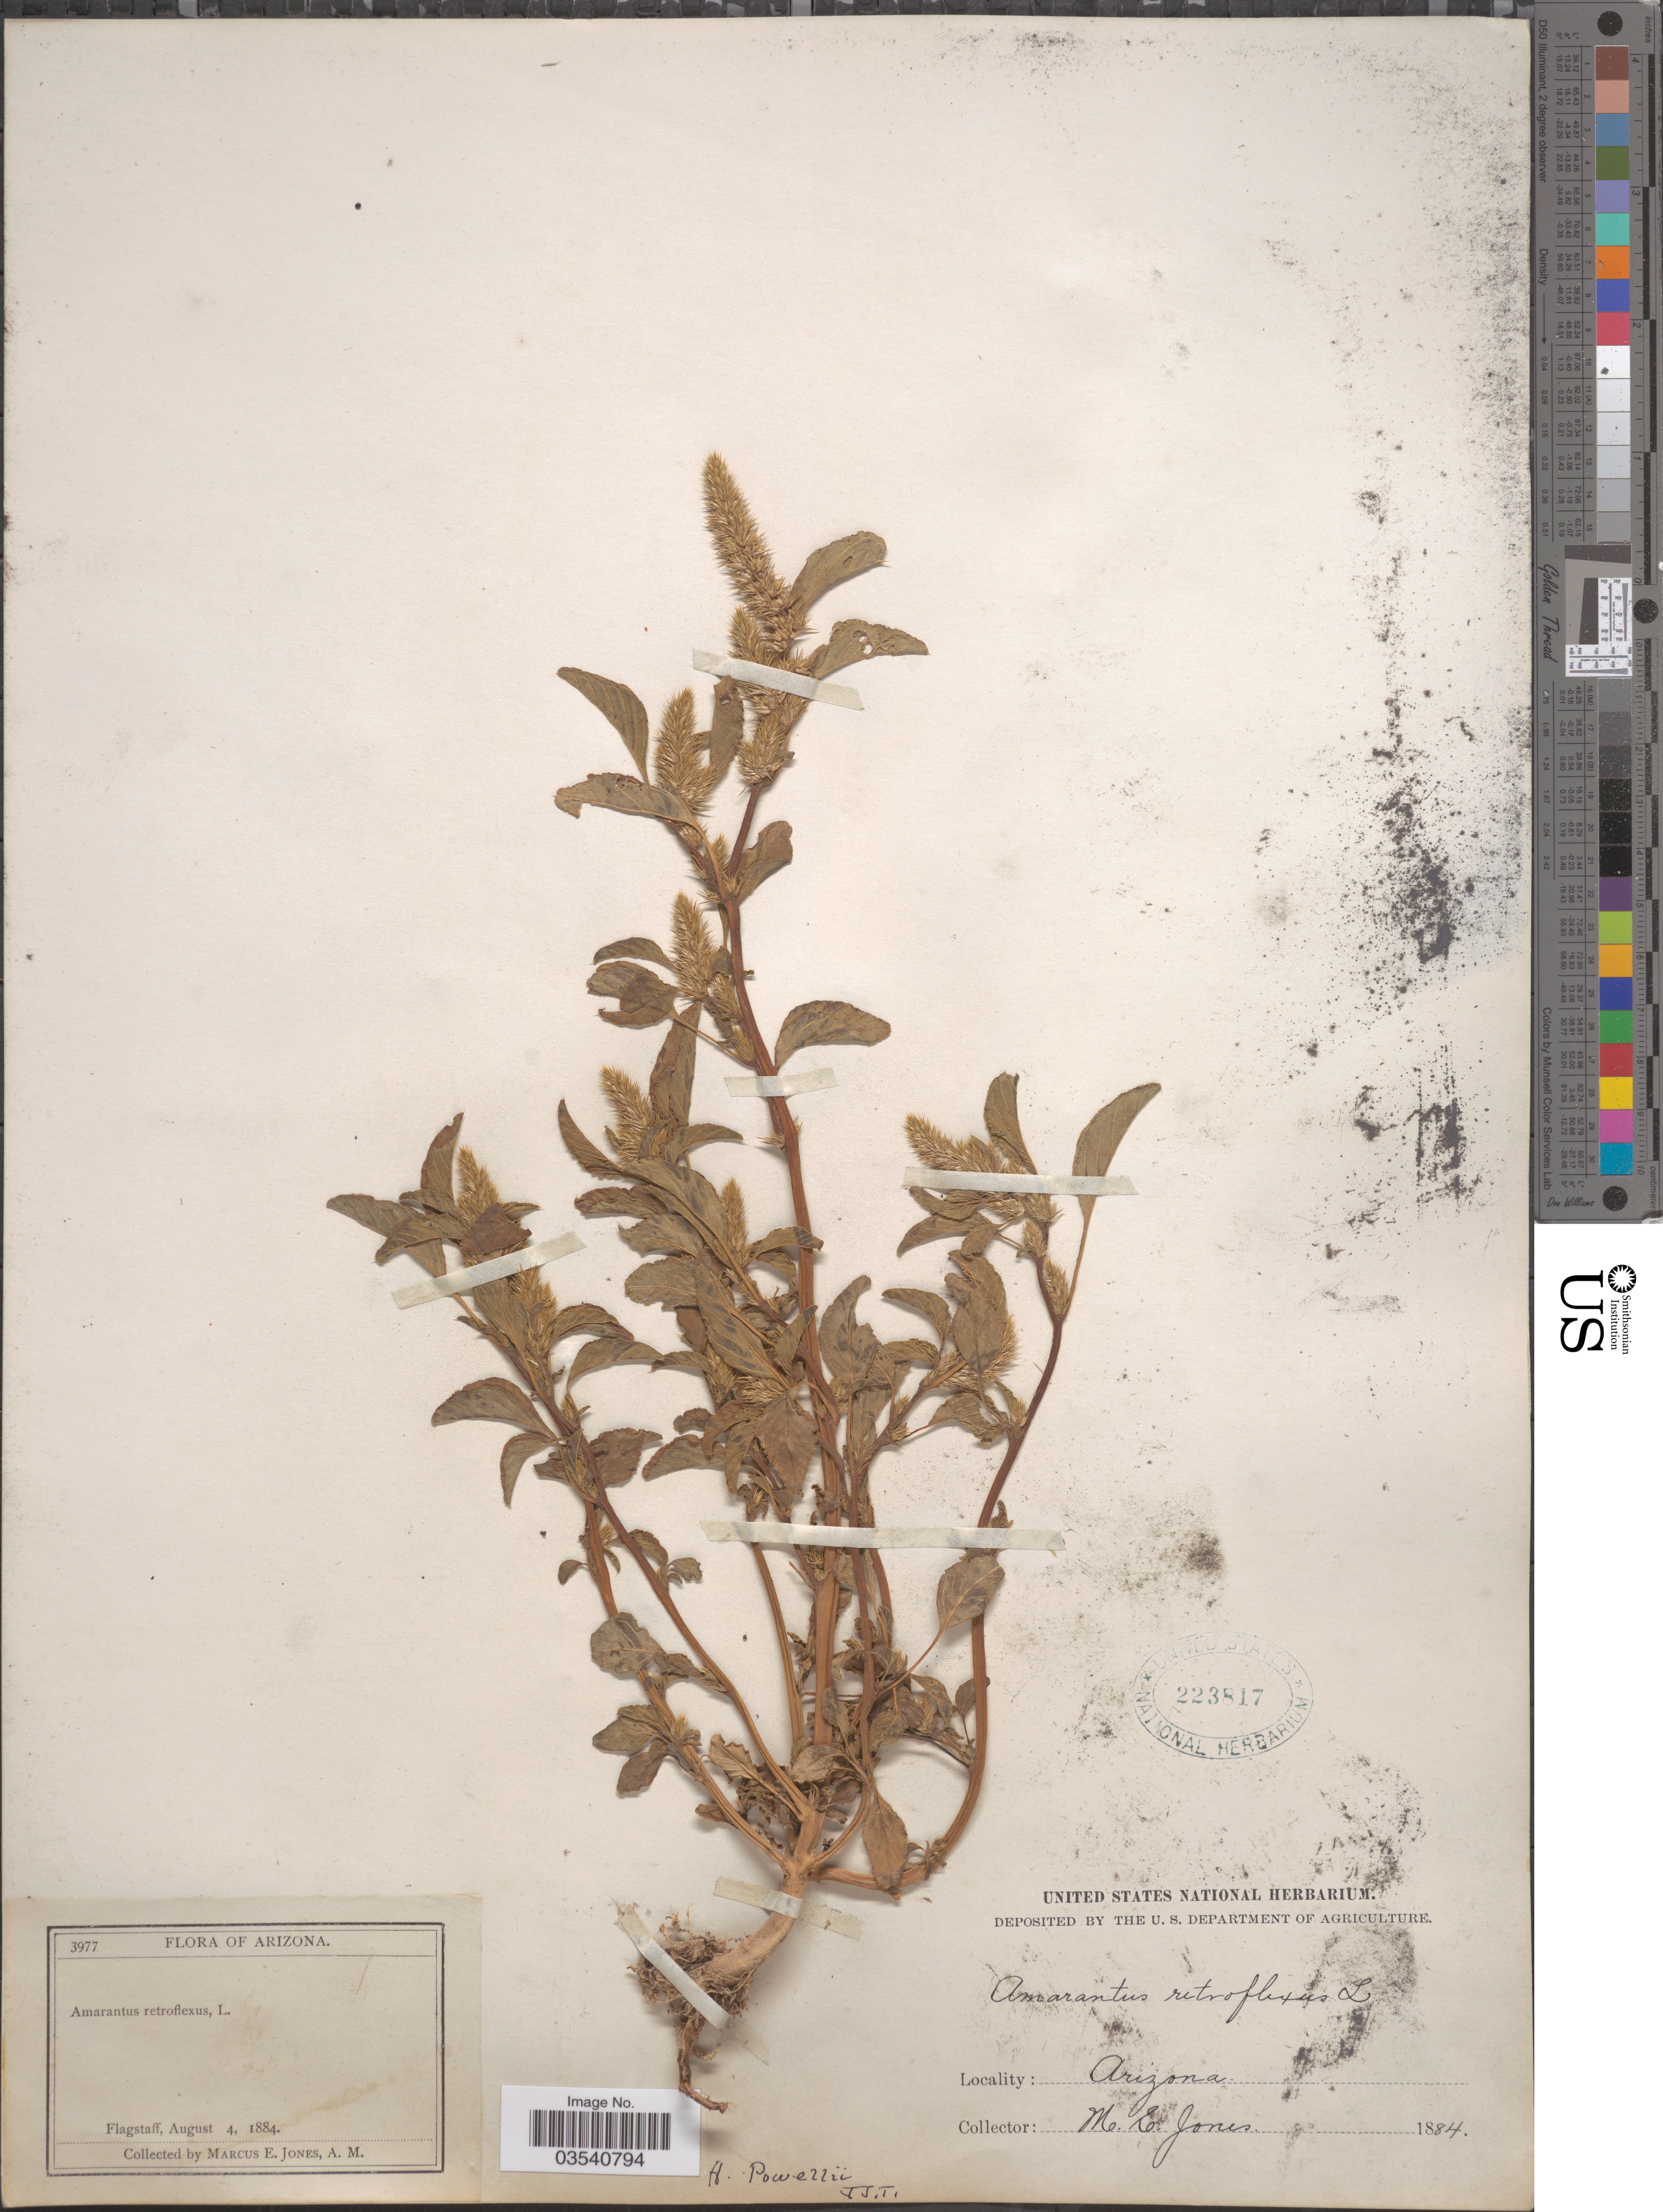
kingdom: Plantae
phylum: Tracheophyta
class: Magnoliopsida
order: Caryophyllales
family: Amaranthaceae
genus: Amaranthus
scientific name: Amaranthus powellii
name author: S. Watson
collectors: M. E. Jones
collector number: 3977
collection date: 1884-08-04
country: United States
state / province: Arizona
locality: Flagstaff.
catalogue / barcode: US 223817